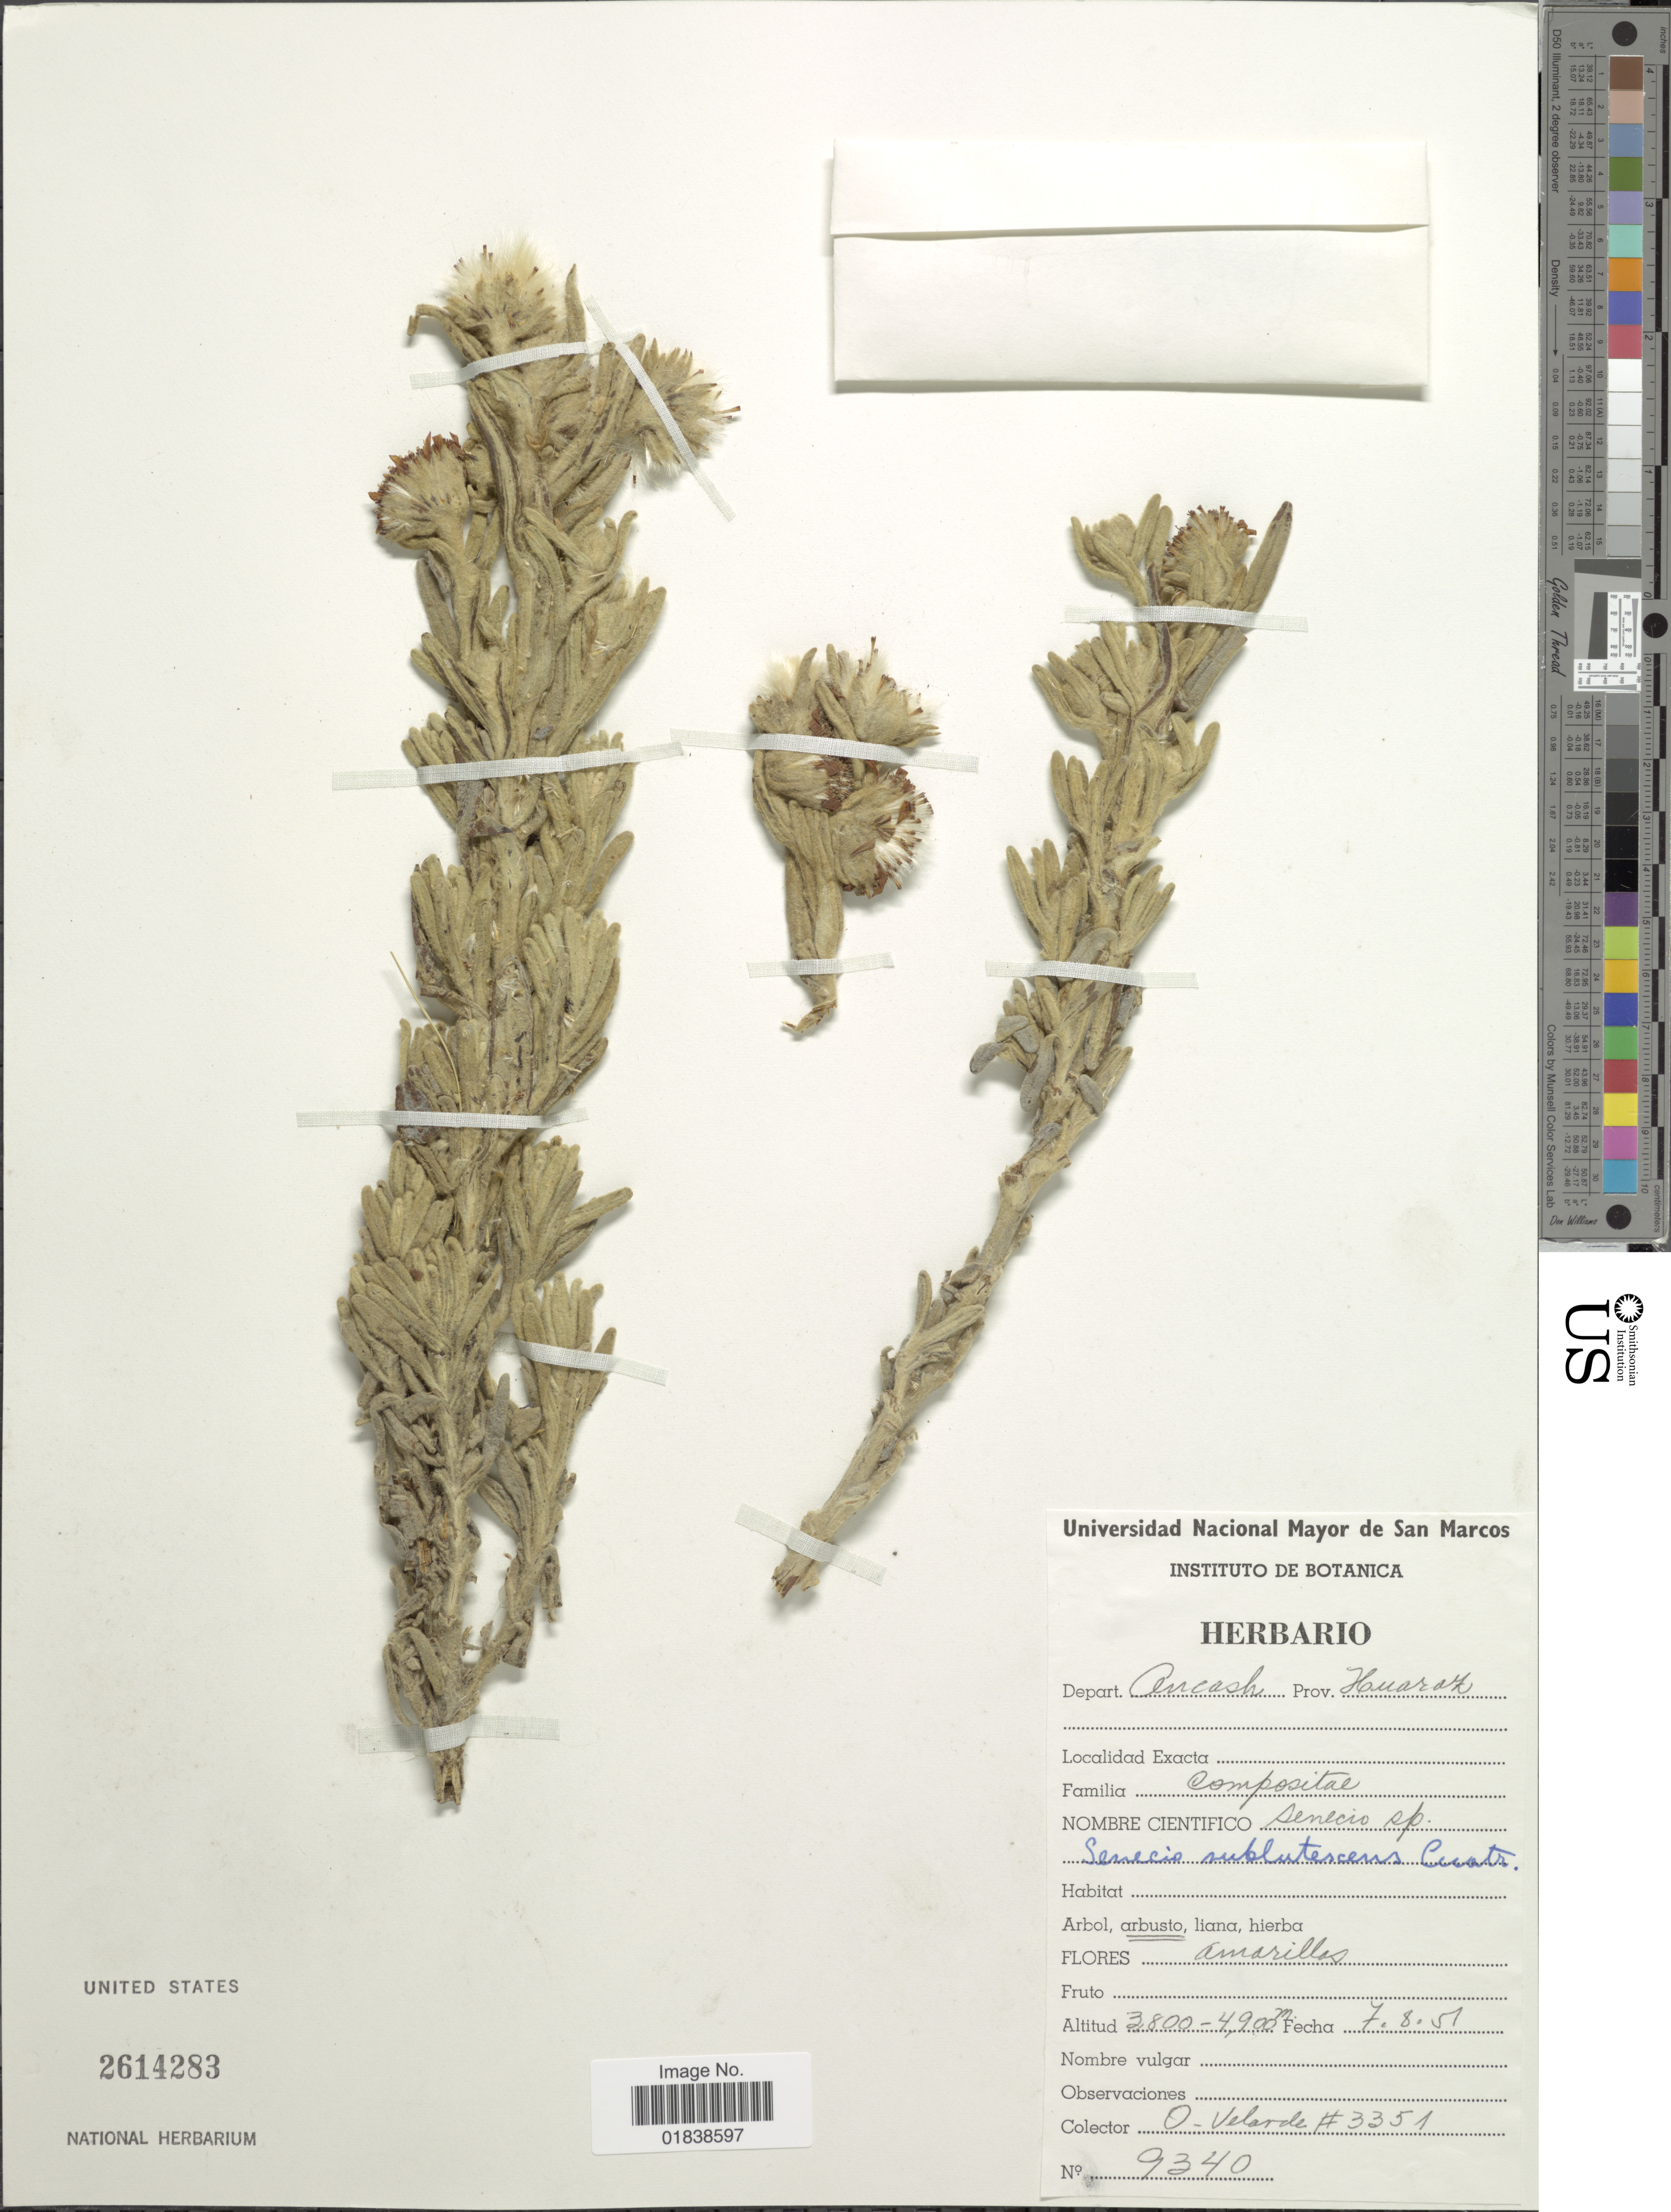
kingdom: Plantae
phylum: Tracheophyta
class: Magnoliopsida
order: Asterales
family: Asteraceae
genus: Senecio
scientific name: Senecio sublutescens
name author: Cuatrec.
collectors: O. Velarde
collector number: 3351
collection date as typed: Transcribed d/m/y: 7/8/51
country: Peru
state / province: Ancash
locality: Prov. Huaraz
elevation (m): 3800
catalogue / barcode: US 2614283